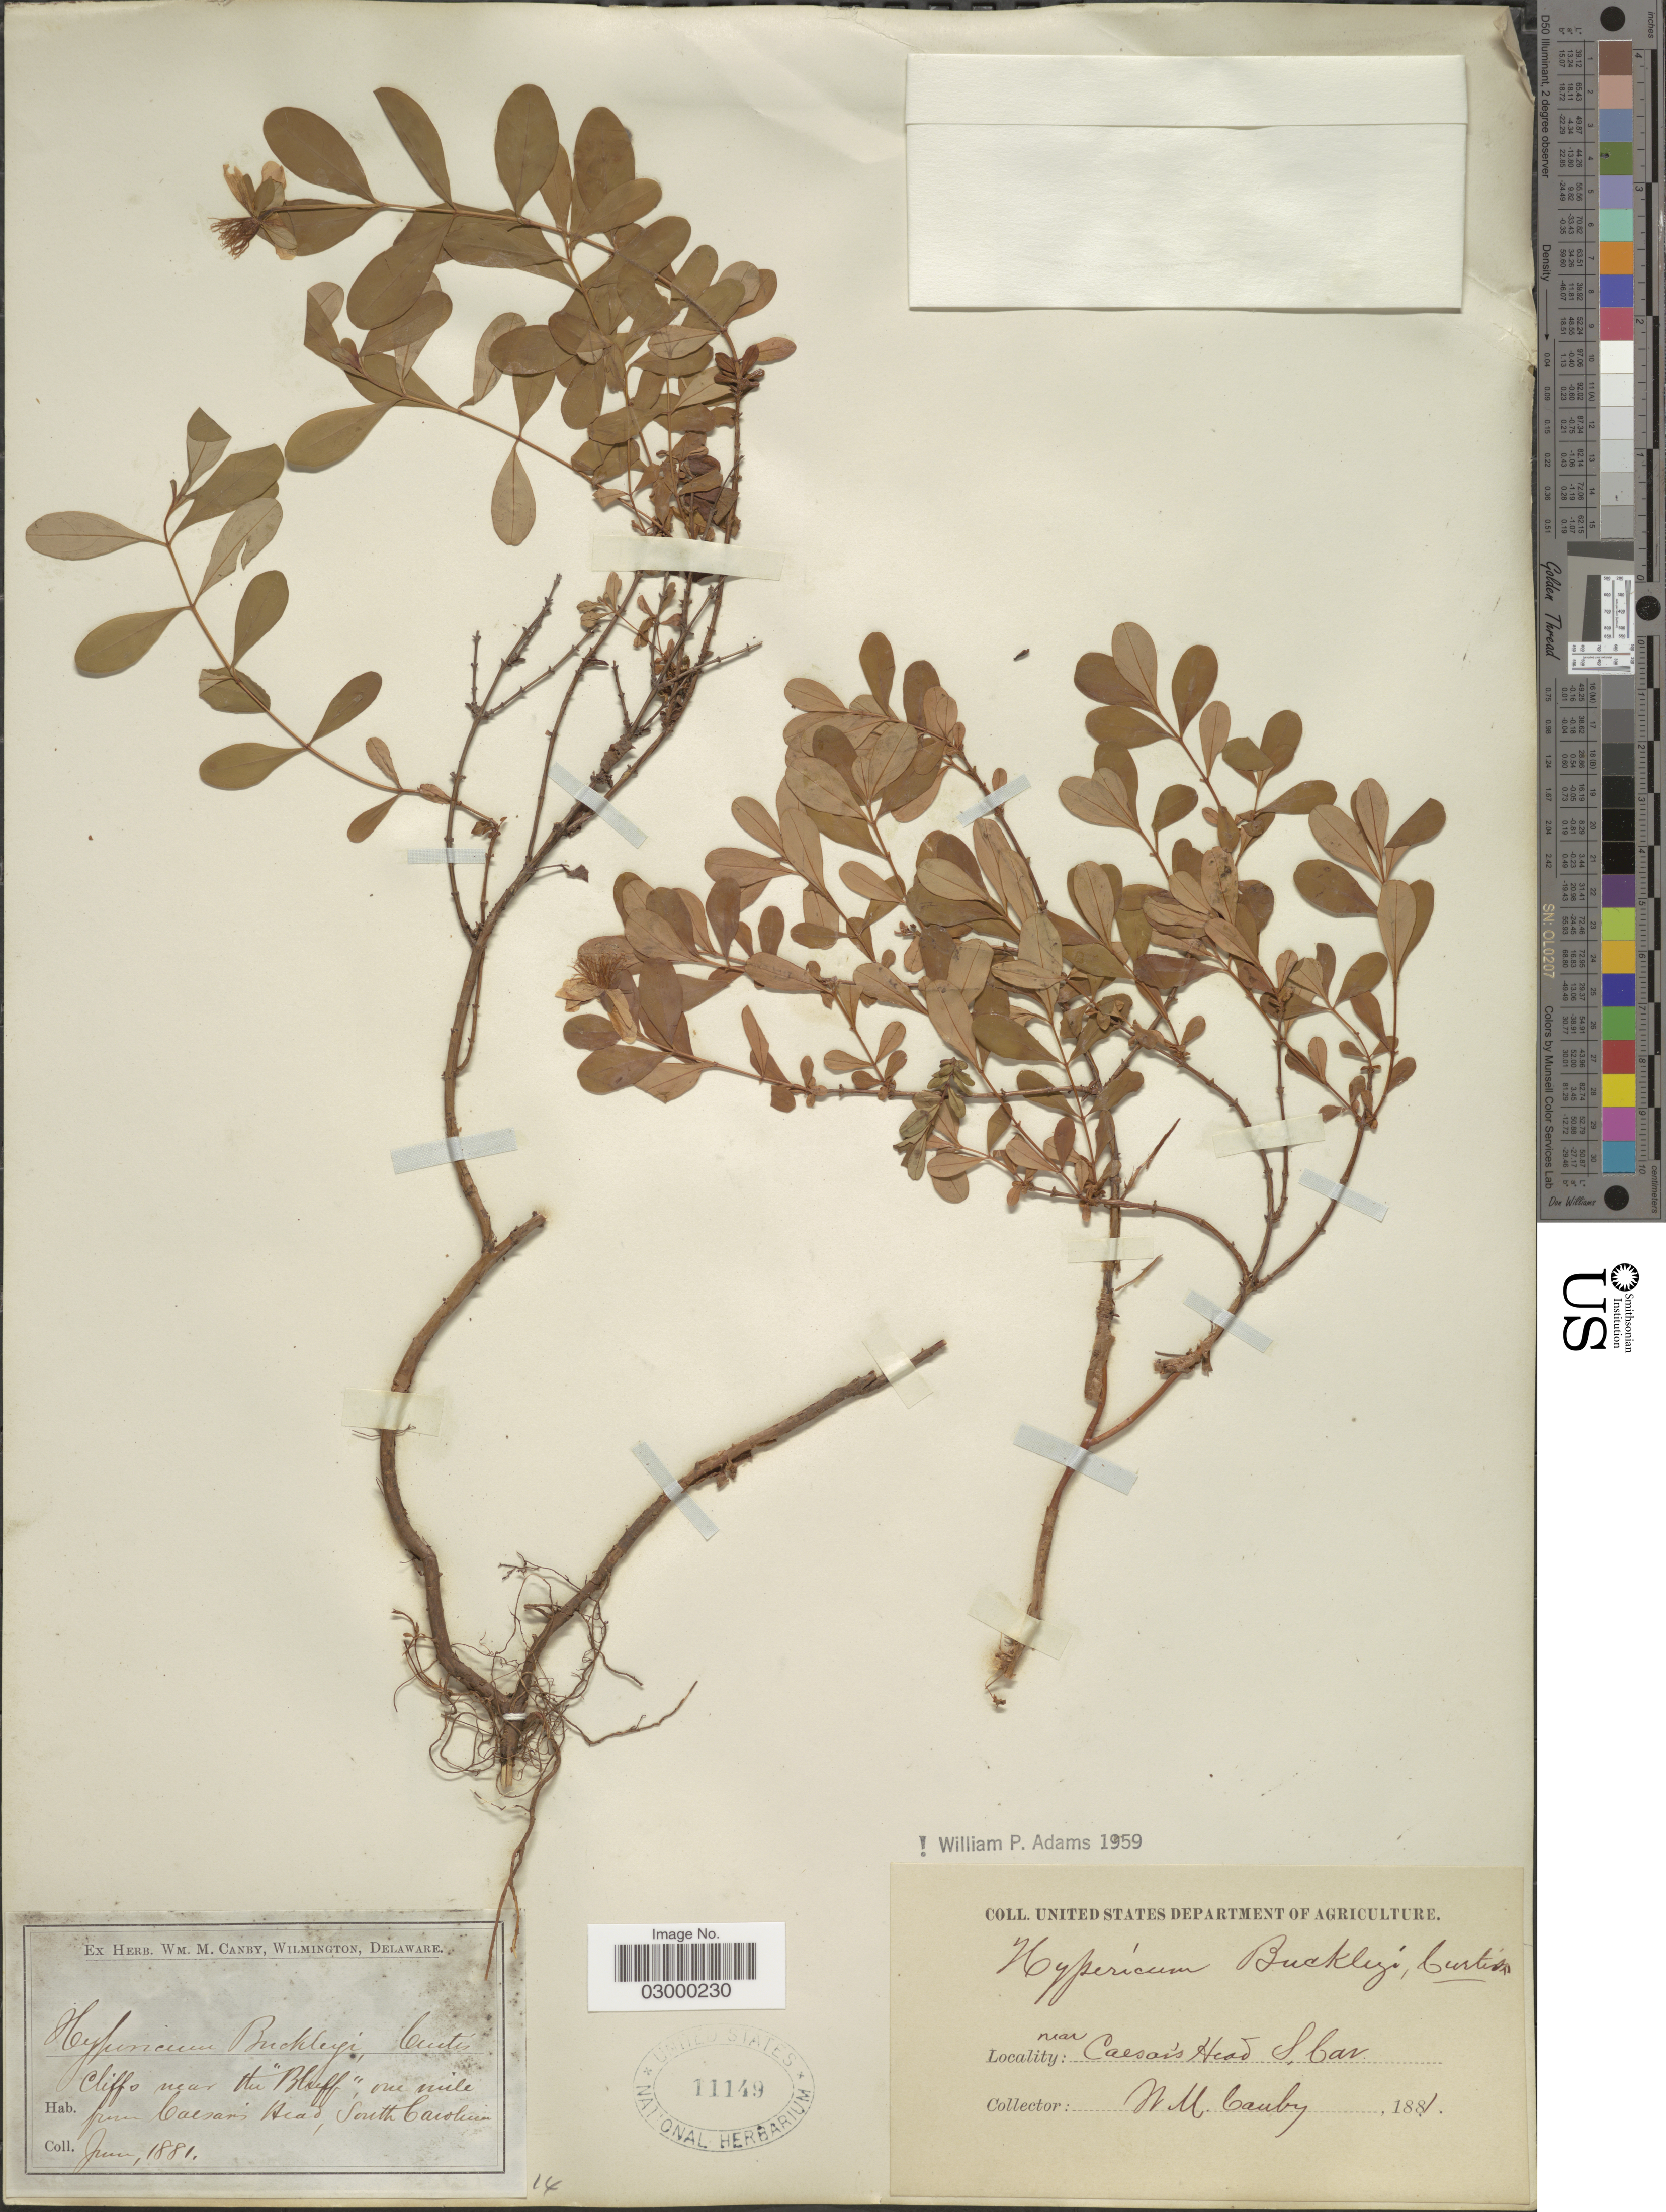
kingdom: Plantae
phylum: Tracheophyta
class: Magnoliopsida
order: Malpighiales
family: Hypericaceae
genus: Hypericum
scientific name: Hypericum buckleyi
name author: M.A. Curtis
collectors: W. Canby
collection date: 1881-06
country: United States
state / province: South Carolina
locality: Cliffs near the "Bluff" one mile from Caesans Head.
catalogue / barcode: US 11149